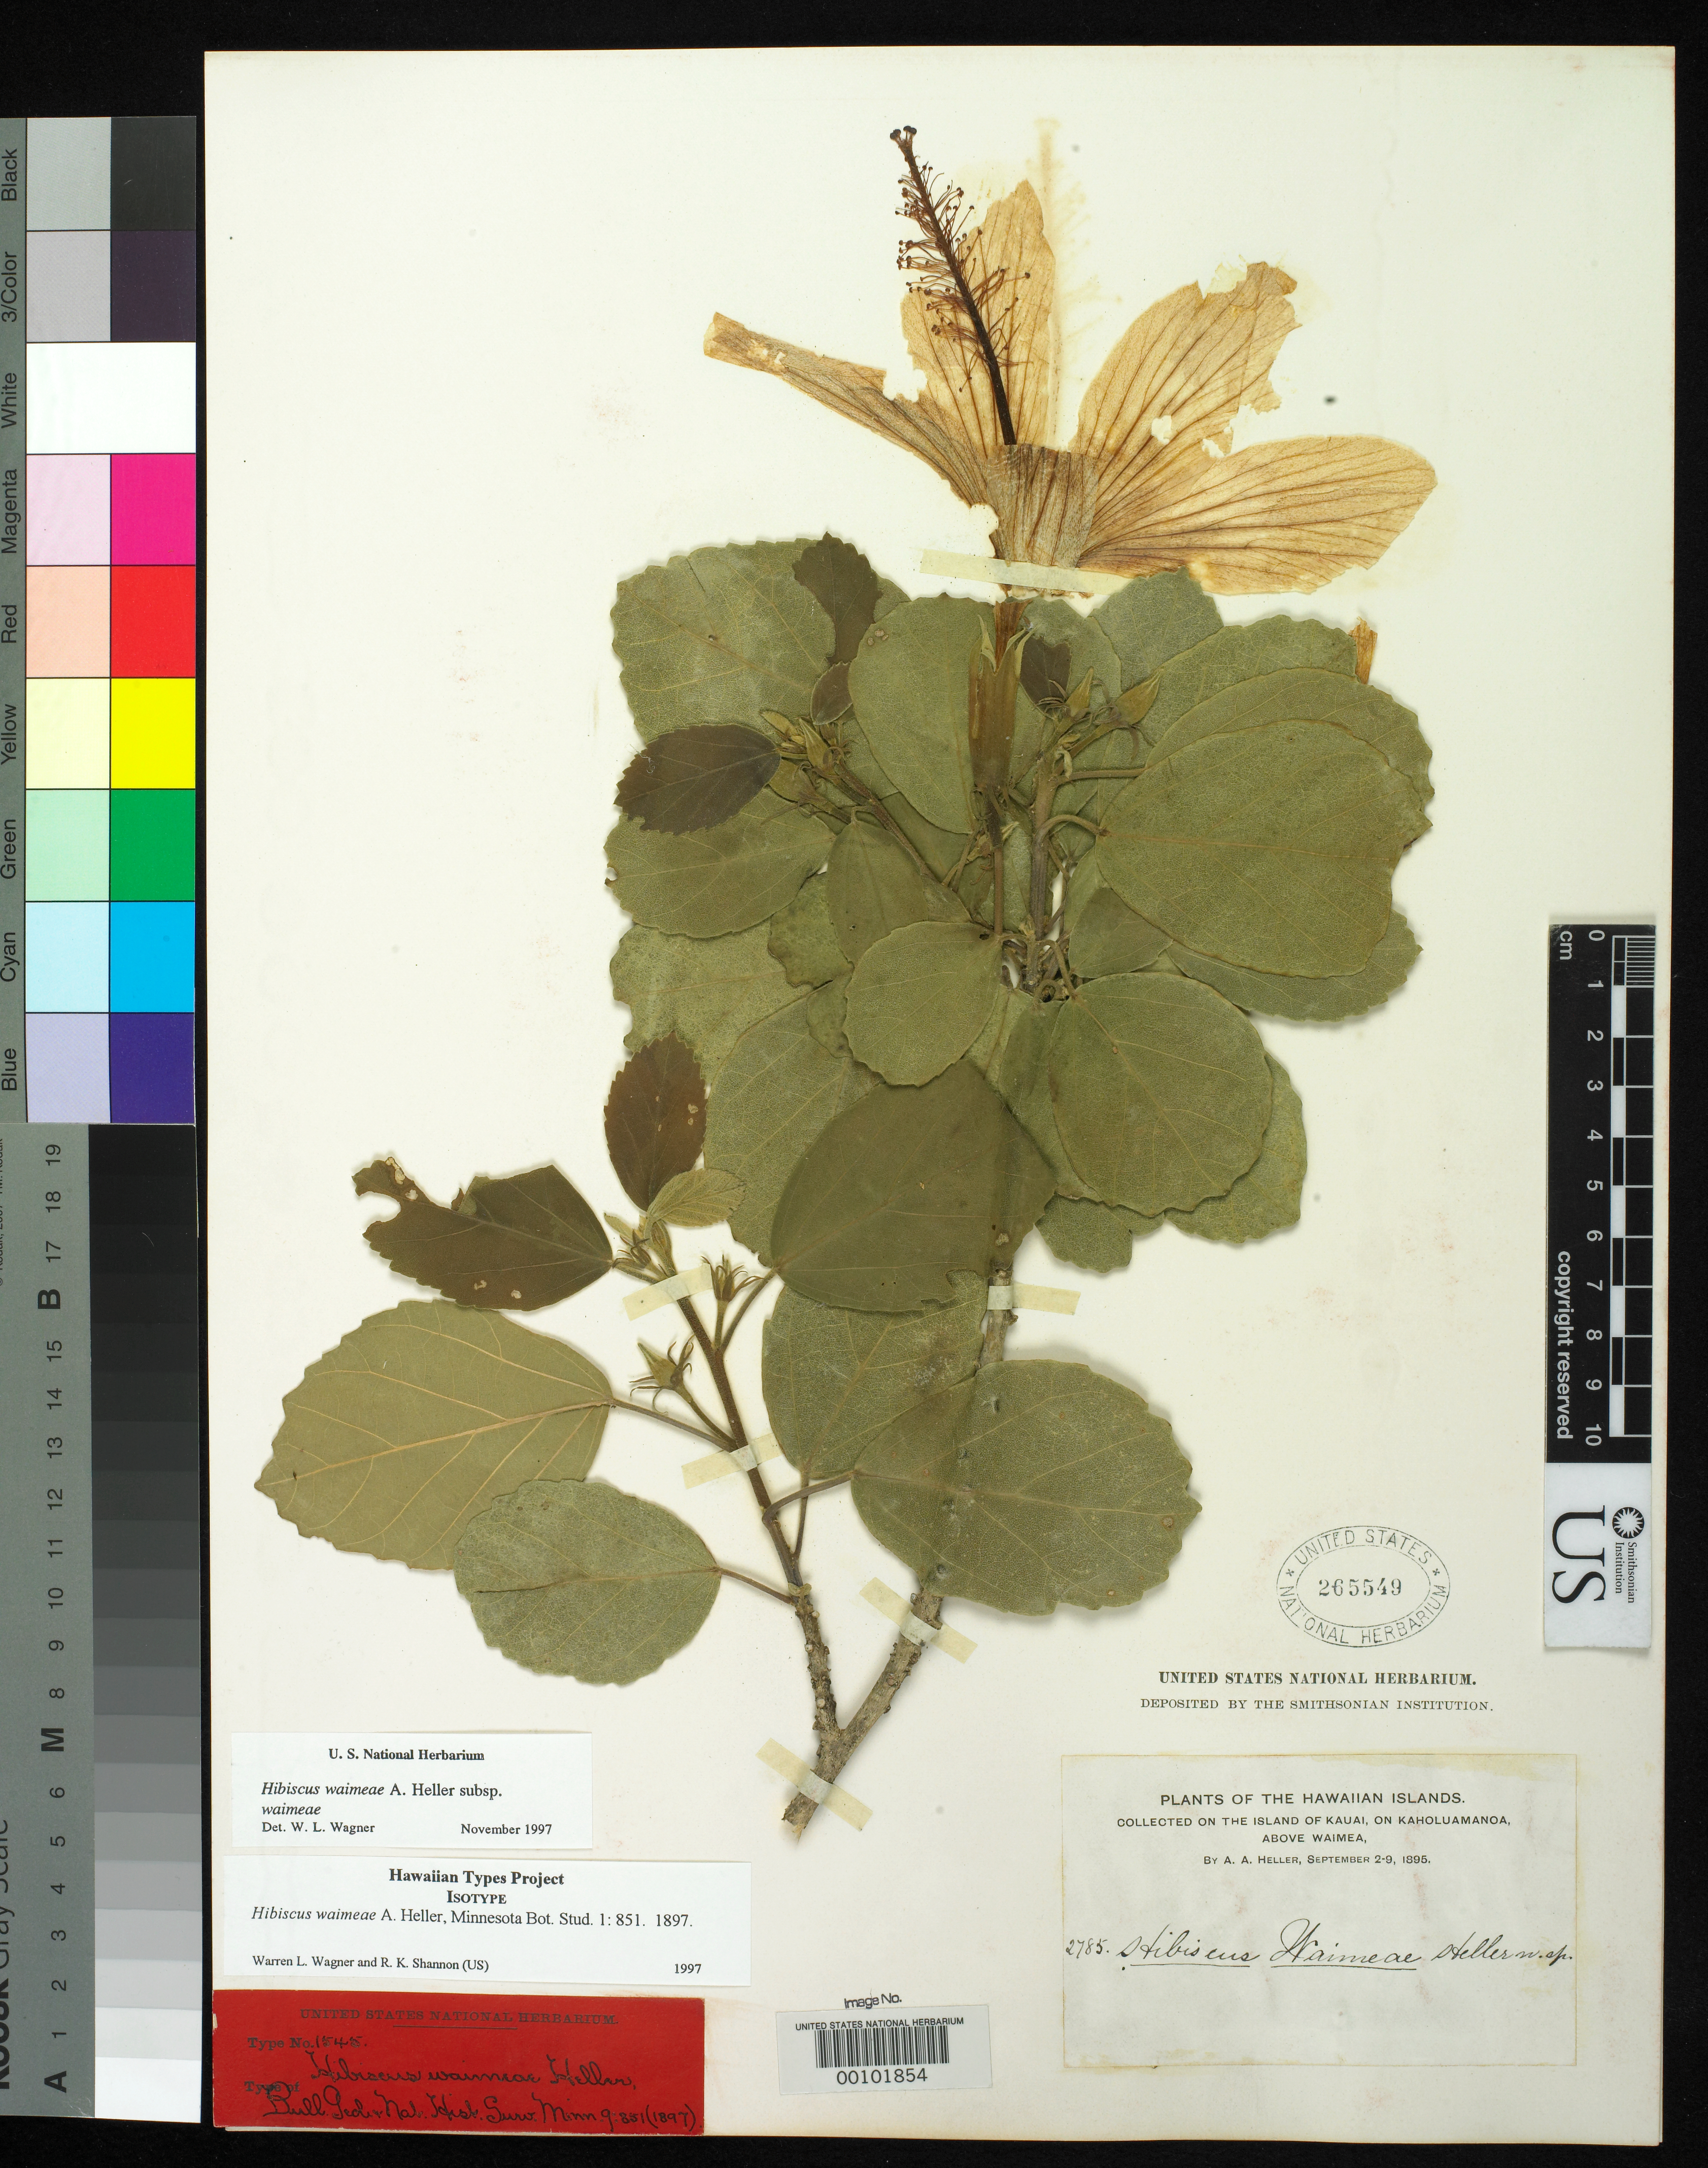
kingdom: Plantae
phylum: Tracheophyta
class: Magnoliopsida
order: Malvales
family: Malvaceae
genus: Hibiscus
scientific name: Hibiscus waimeae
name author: A. Heller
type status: Isotype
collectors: A. A. Heller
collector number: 2785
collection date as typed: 02 Sep 1895 to 09 Sep 1895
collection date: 1895-09-02/1895-09-09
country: United States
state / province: Hawaii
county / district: Kauai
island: Kaua'i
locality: On Kaholuamanoa. above Waimea.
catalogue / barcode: US 265549